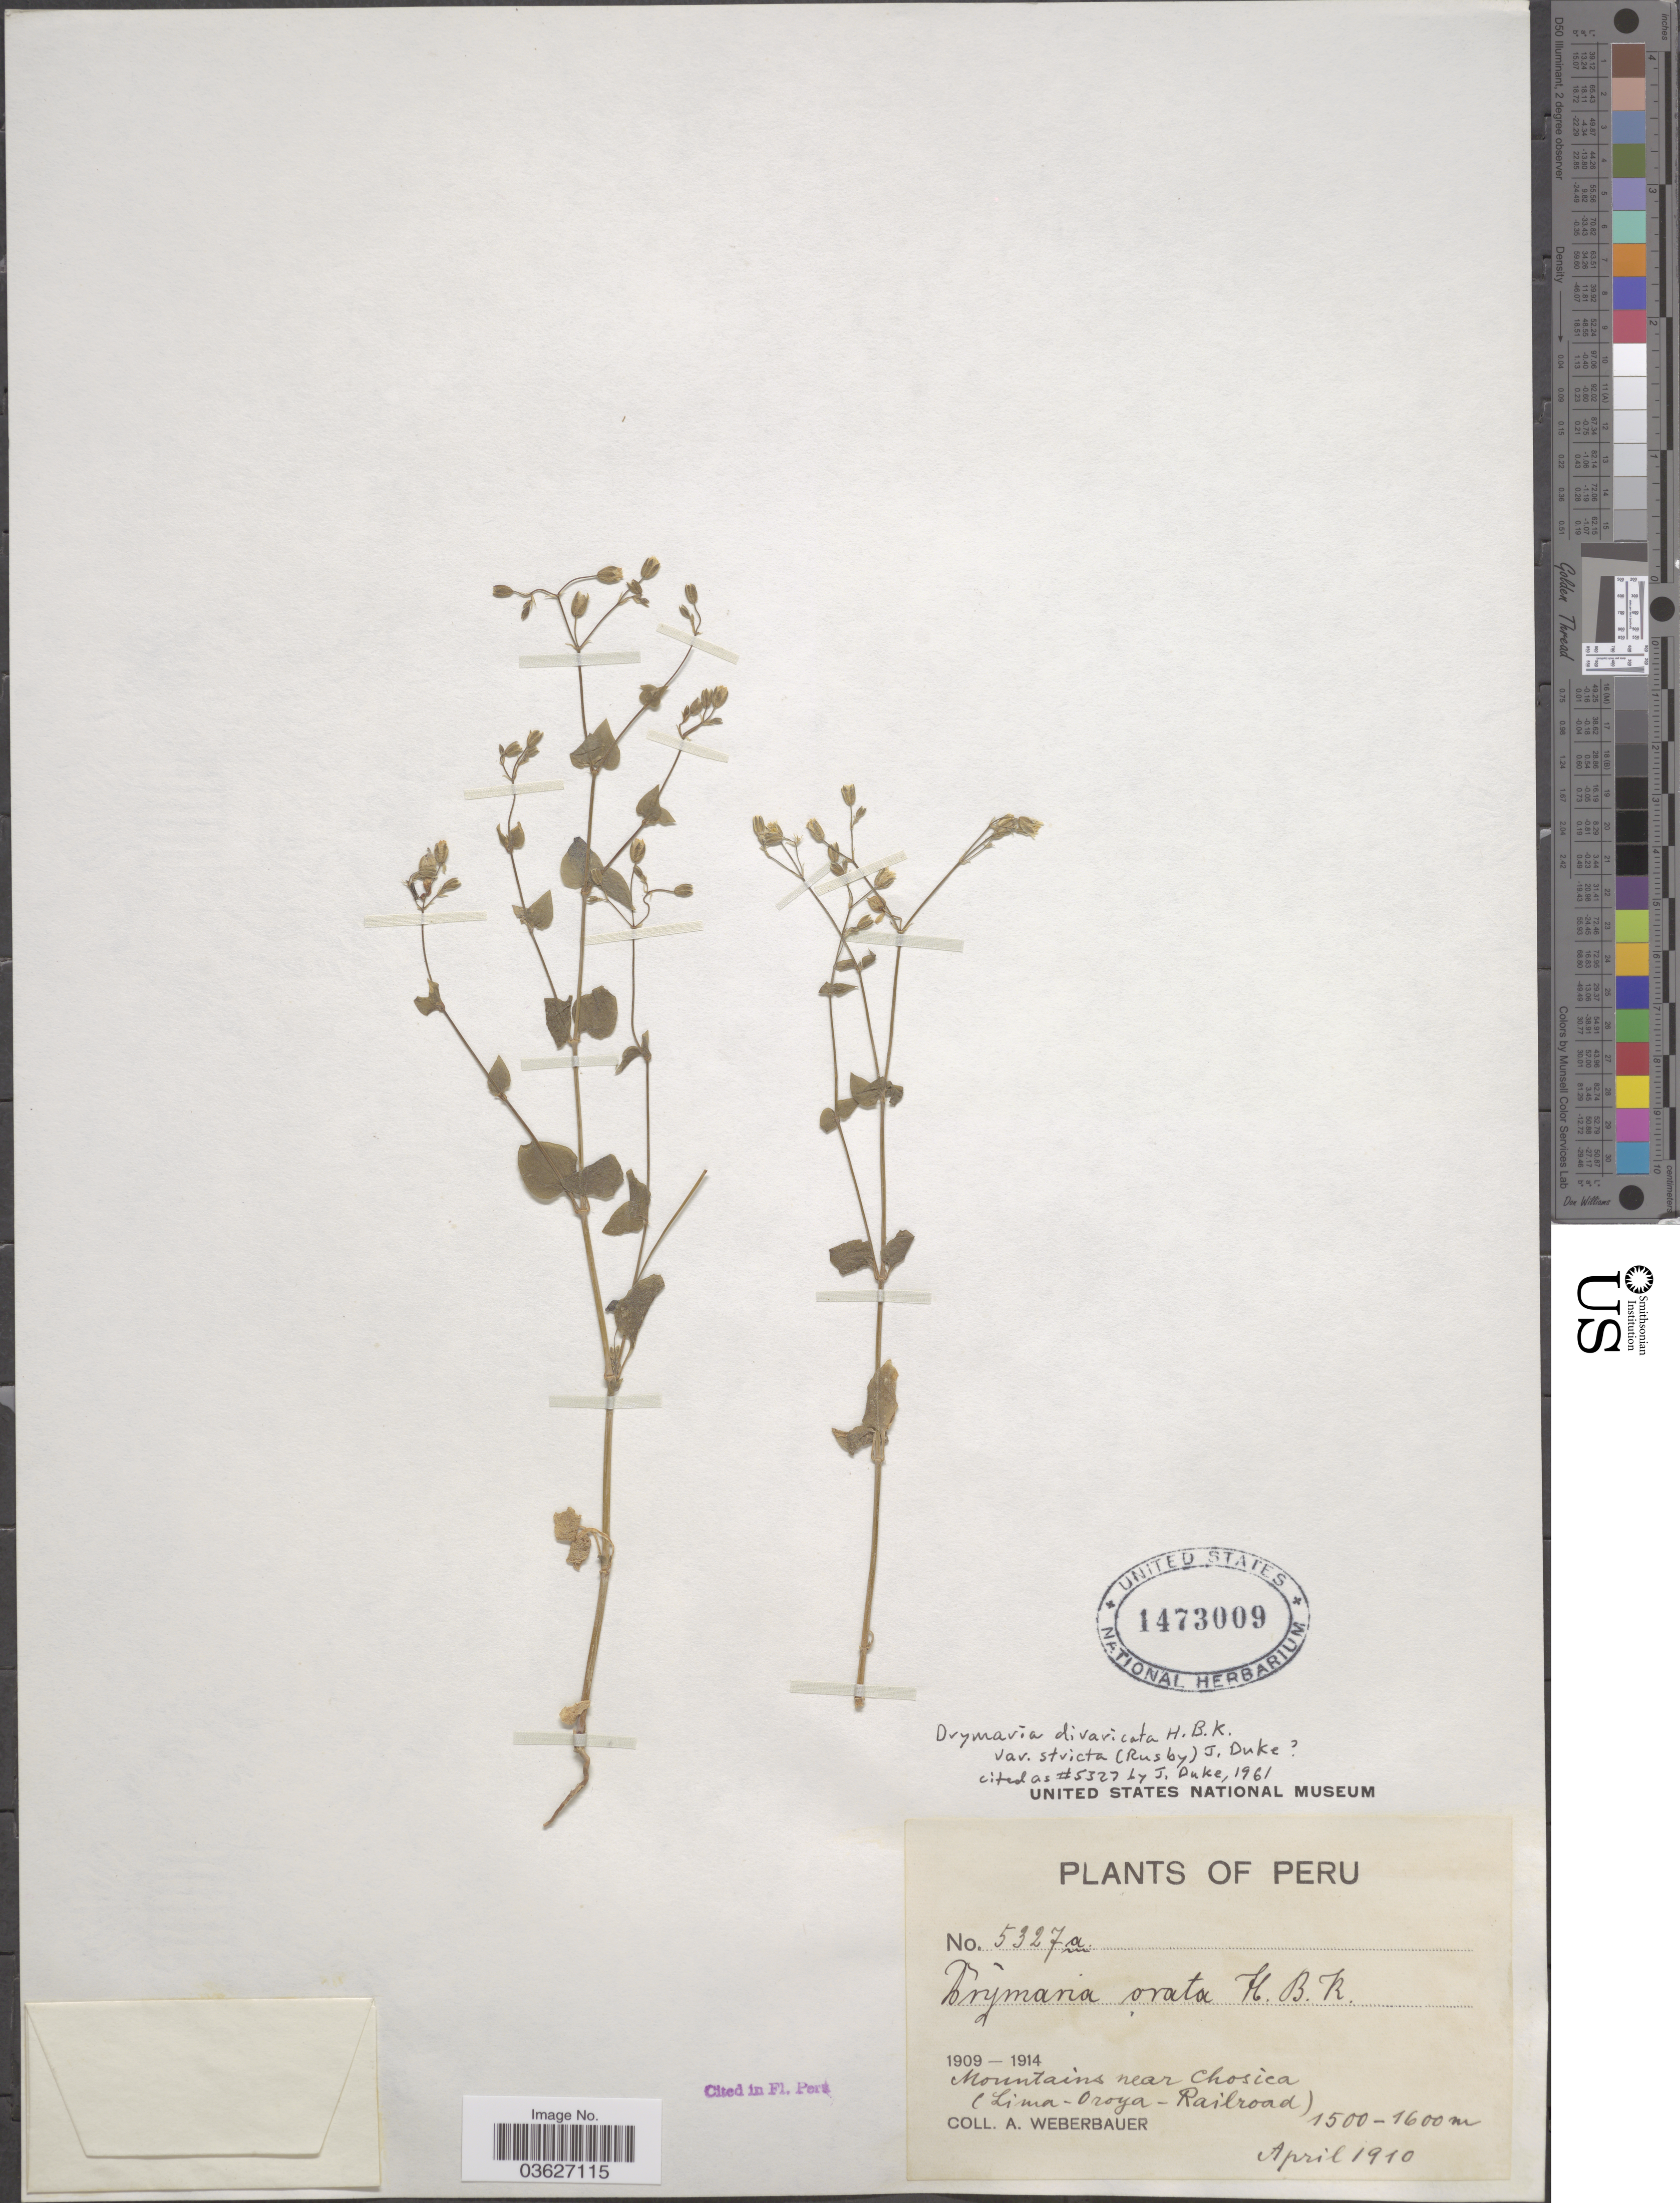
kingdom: Plantae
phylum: Tracheophyta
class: Magnoliopsida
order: Caryophyllales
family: Caryophyllaceae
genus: Drymaria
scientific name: Drymaria divaricata var. stricta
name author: (Rusby) J.A. Duke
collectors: A. Weberbauer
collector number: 5327a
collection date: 1910-04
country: Peru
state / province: Lima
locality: Mountains near Chosica. (Lima-Oroya-Railroad).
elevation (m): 1500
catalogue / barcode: US 1473009